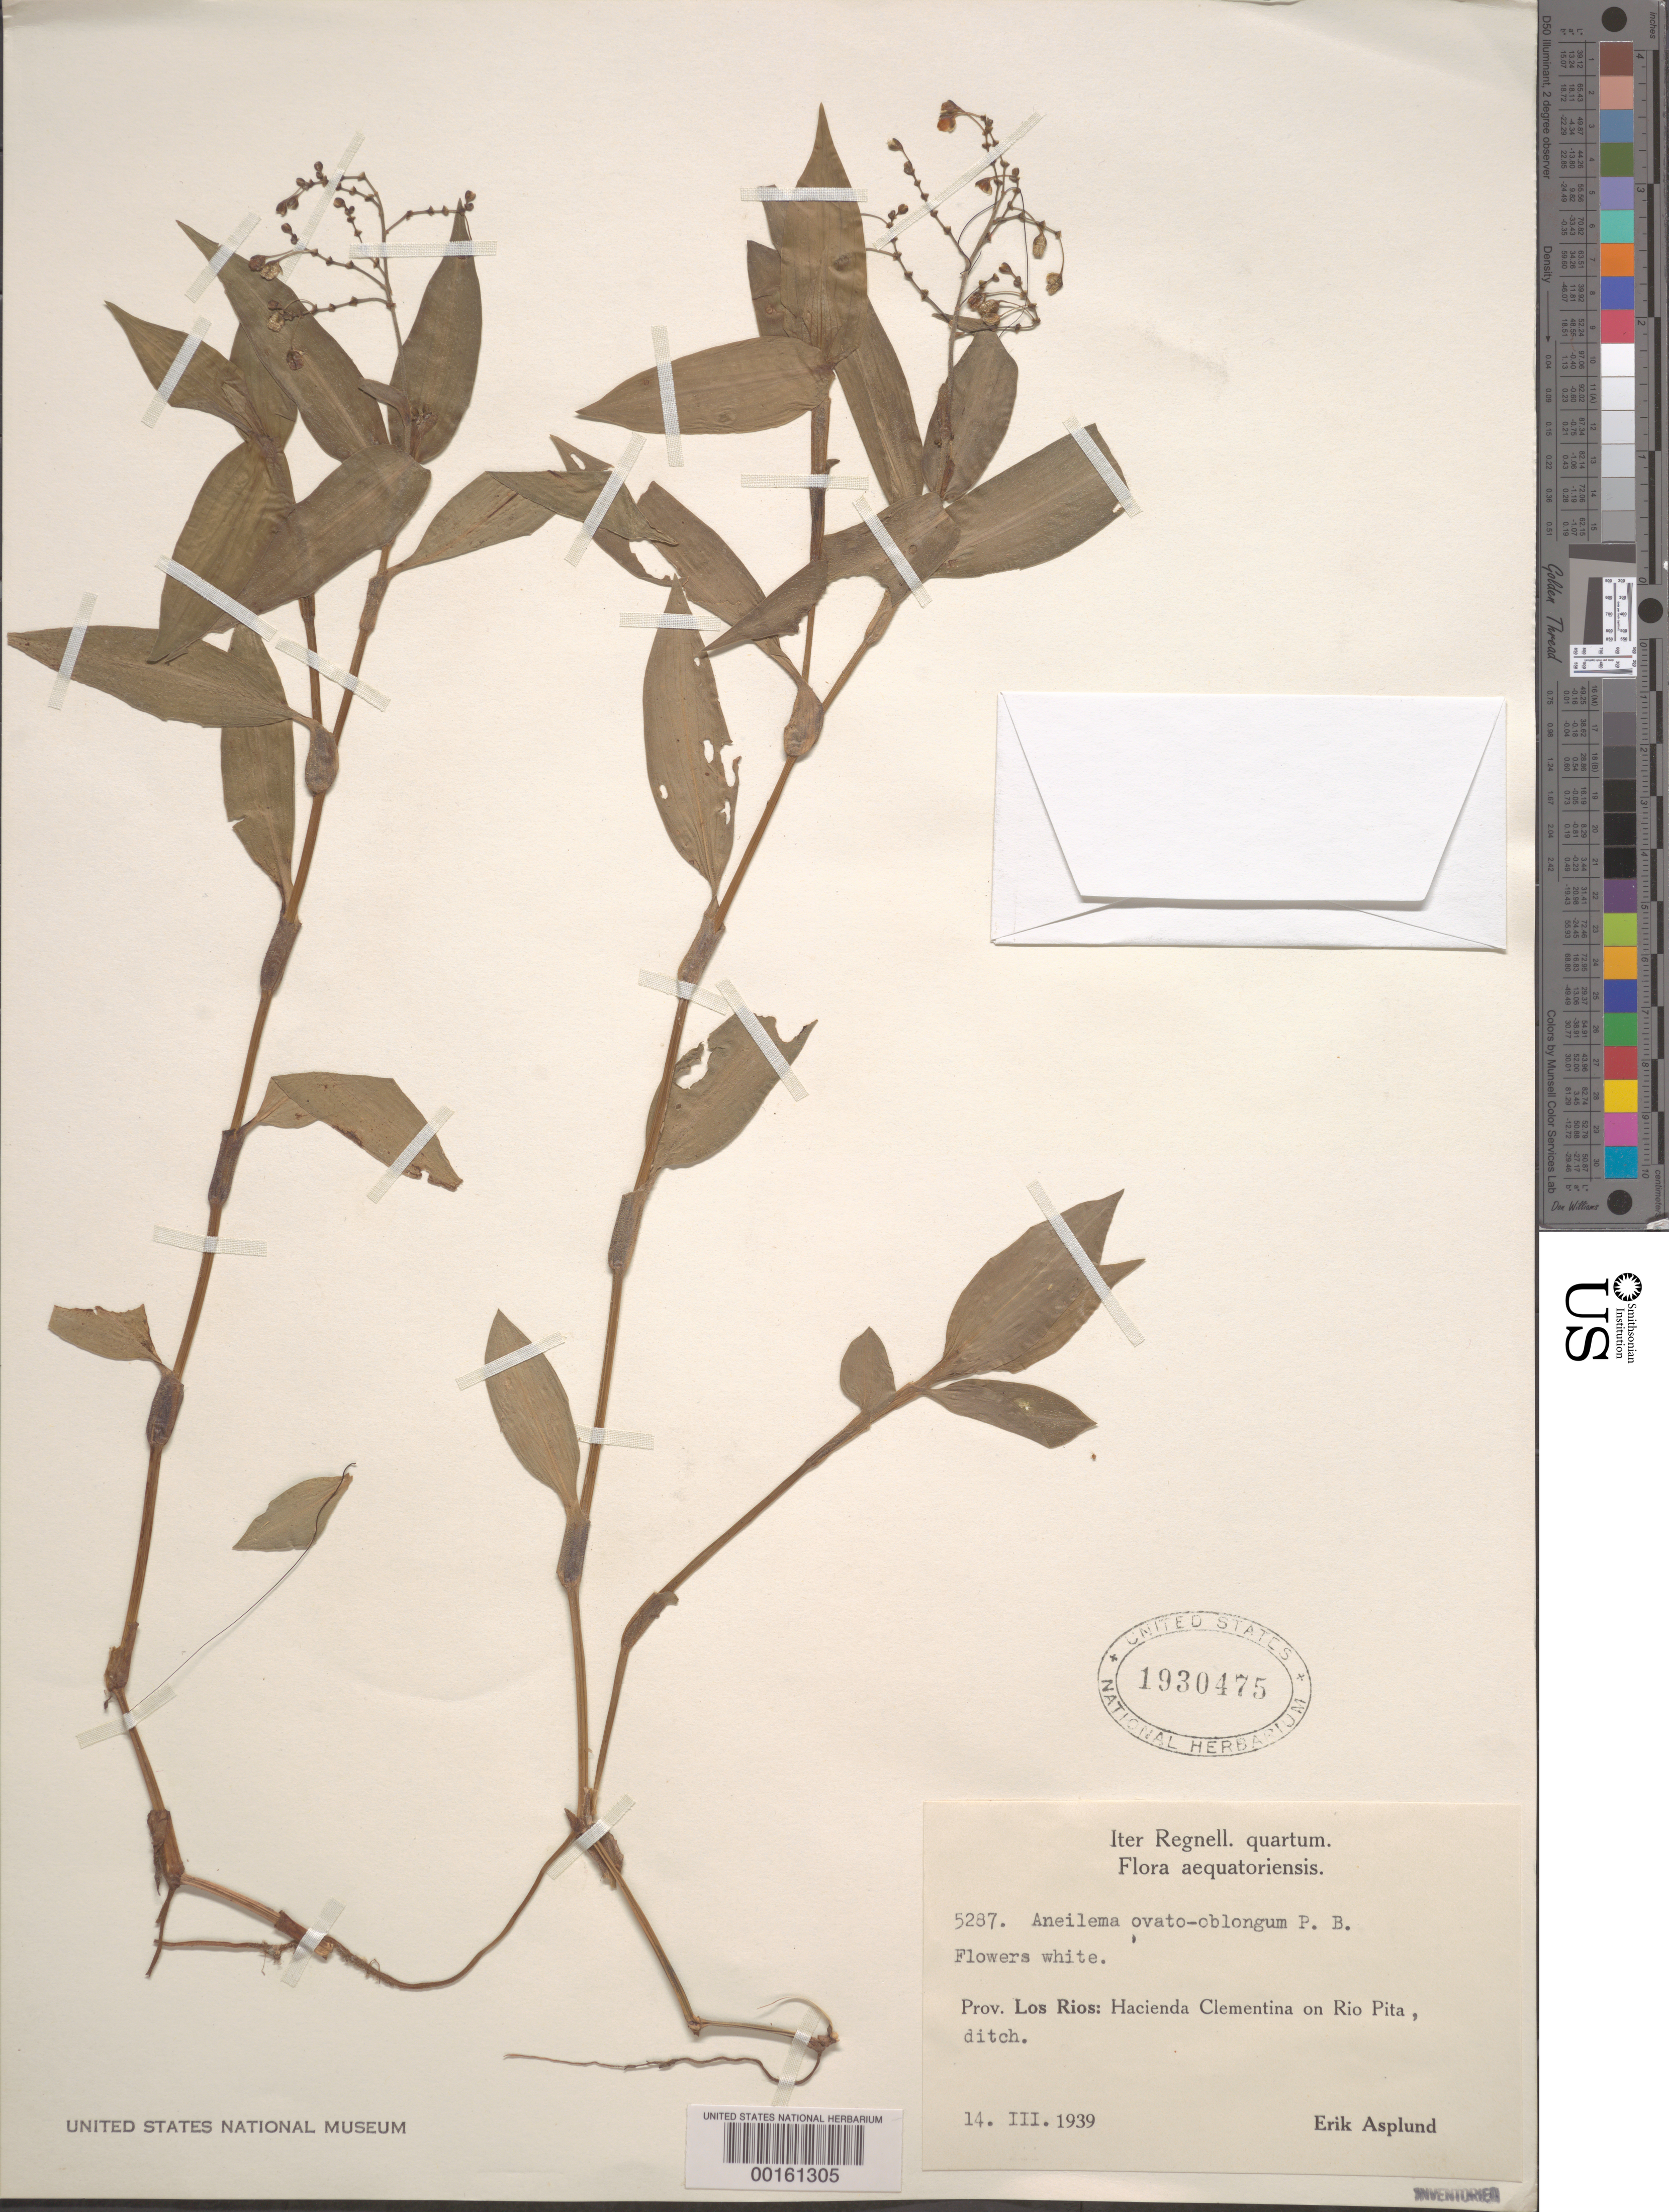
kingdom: Plantae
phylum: Tracheophyta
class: Liliopsida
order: Commelinales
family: Commelinaceae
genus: Aneilema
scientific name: Aneilema umbrosum subsp. ovato-oblongum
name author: (P. Beauv.) J.K. Morton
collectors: E. Asplund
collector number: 5287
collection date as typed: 14 Mar 1939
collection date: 1939-03-14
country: Ecuador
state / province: Los Ríos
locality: Rio pita; Hacienda clementina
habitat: Ditch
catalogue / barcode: US 1930475